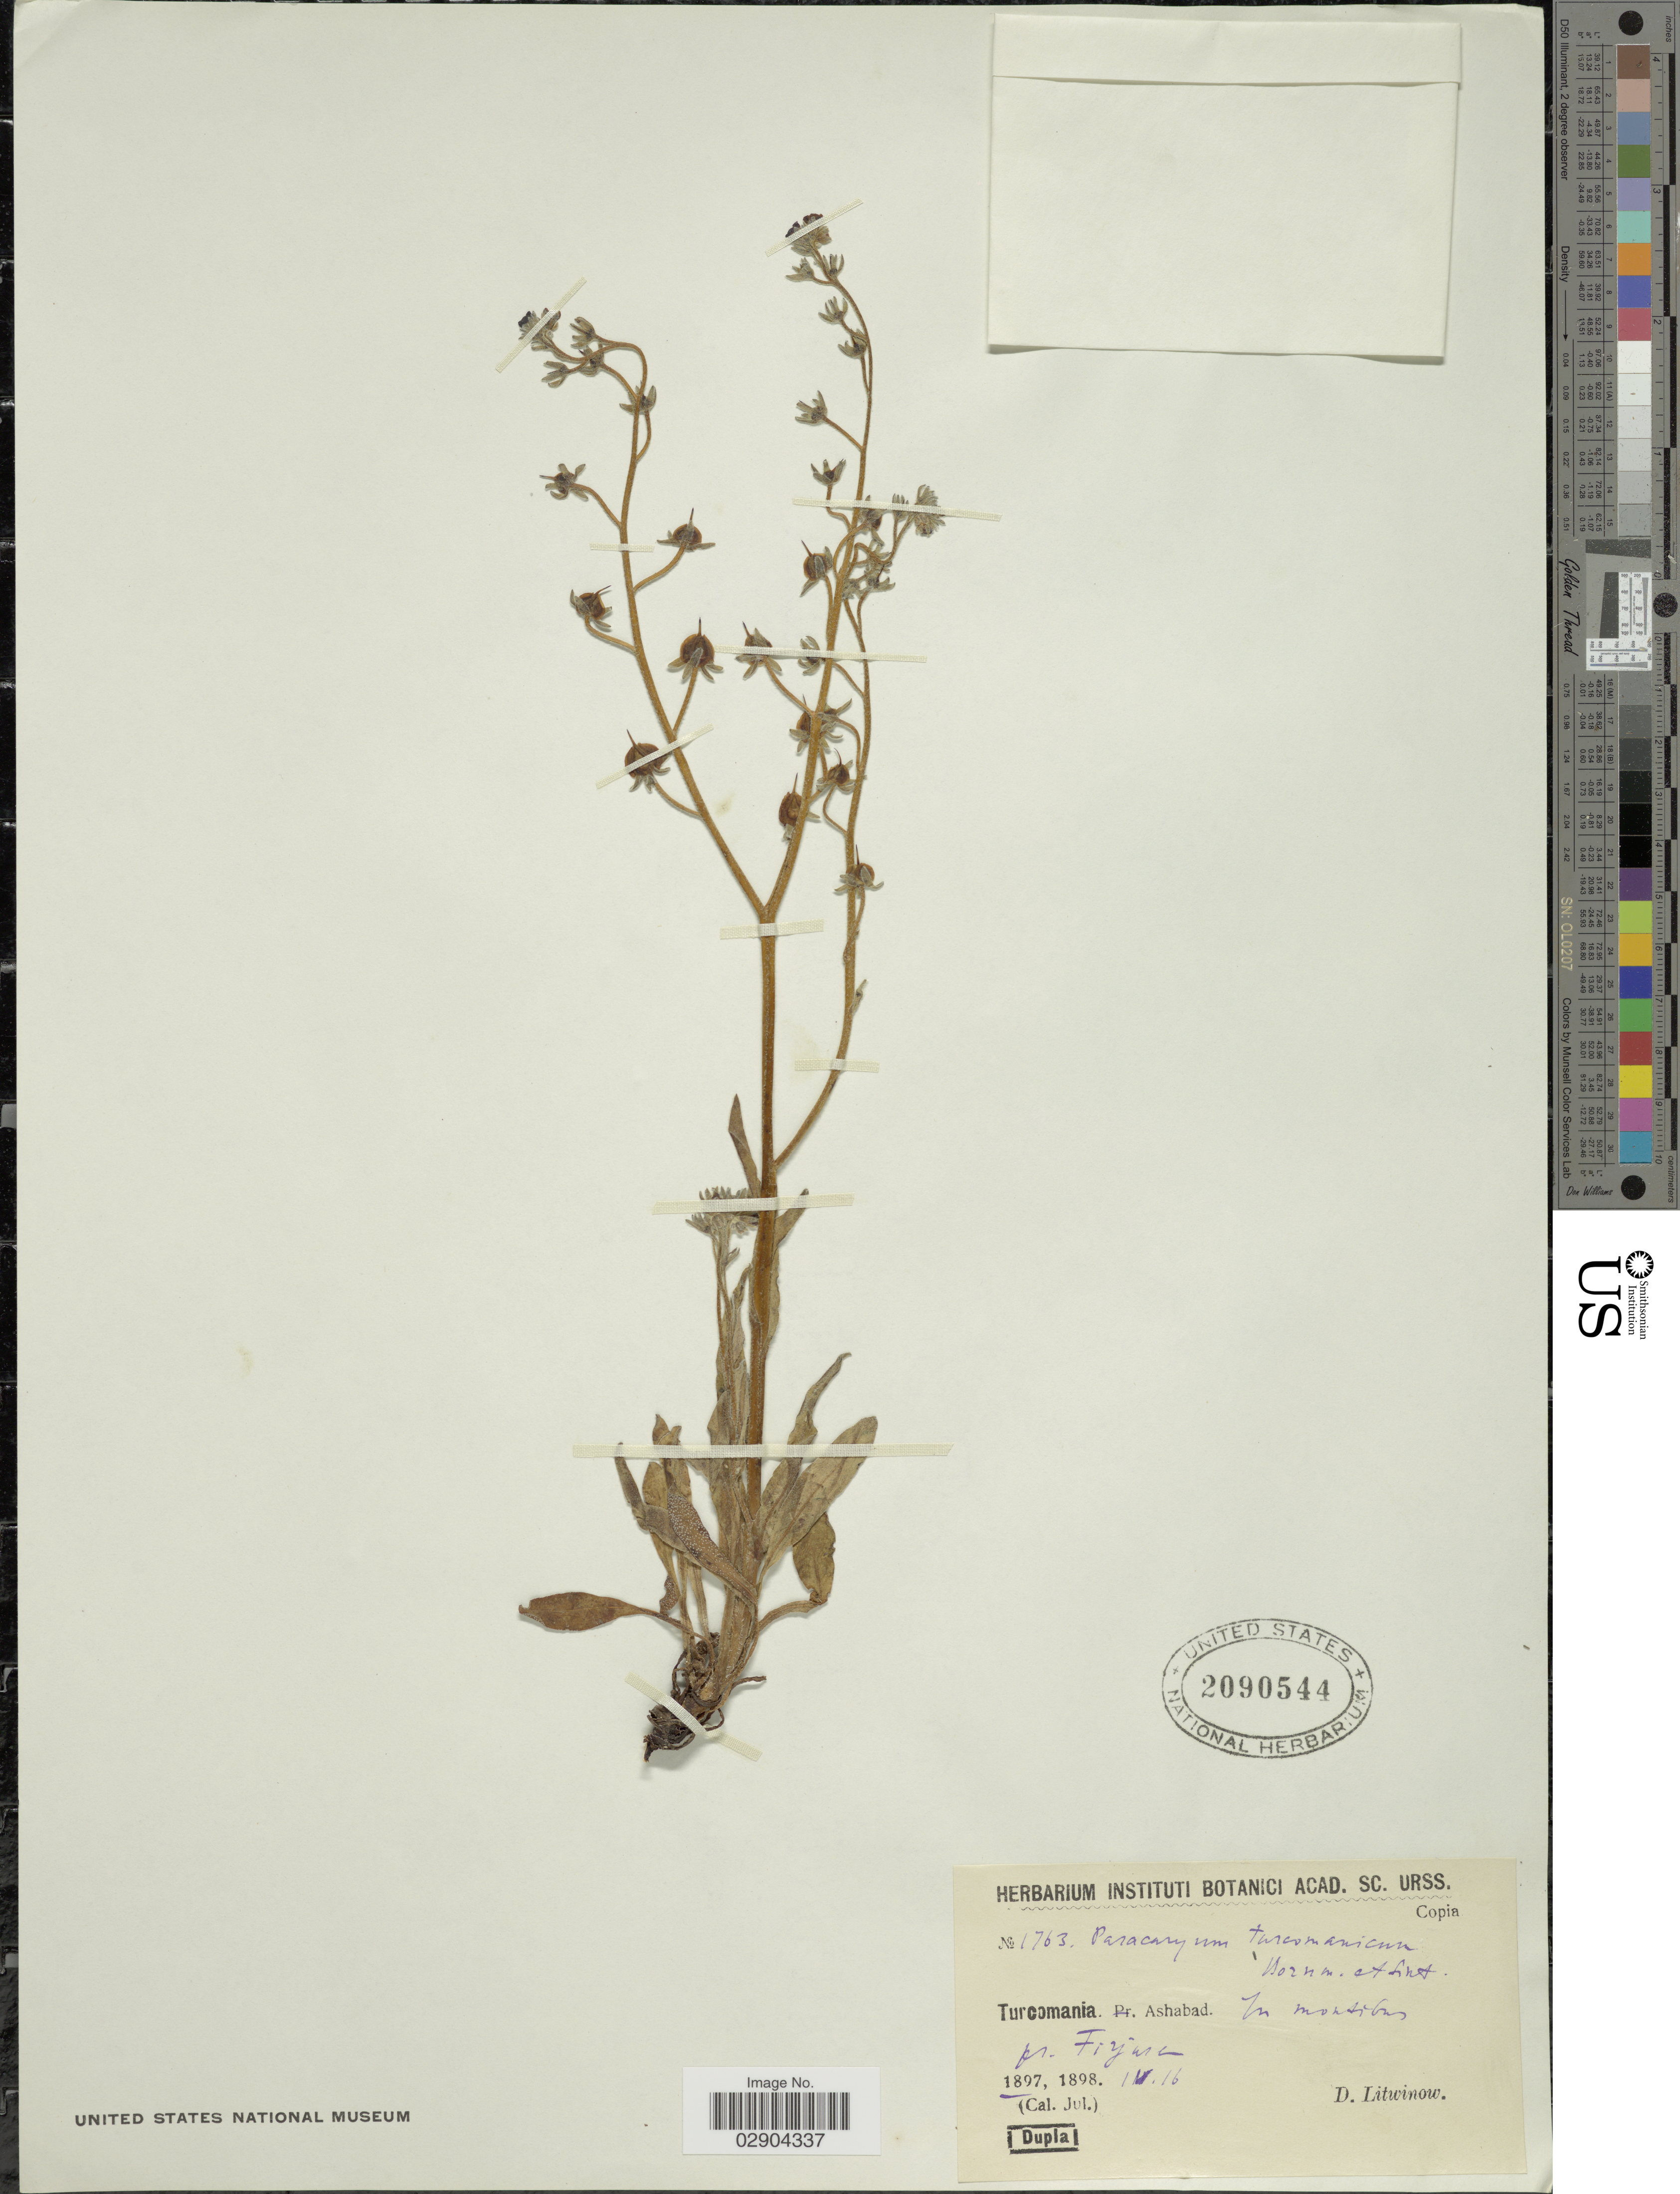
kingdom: Plantae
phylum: Tracheophyta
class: Magnoliopsida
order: Boraginales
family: Boraginaceae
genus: Mattiastrum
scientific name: Mattiastrum turcomanicum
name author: (Bornm. & Sint.) Brand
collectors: D. Litwinow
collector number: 1763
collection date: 1897-04-16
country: Turkmenistan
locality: Turcomania. Ashabad. In montibus pr. Fiyusa [interpreted].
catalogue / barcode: US 2090544